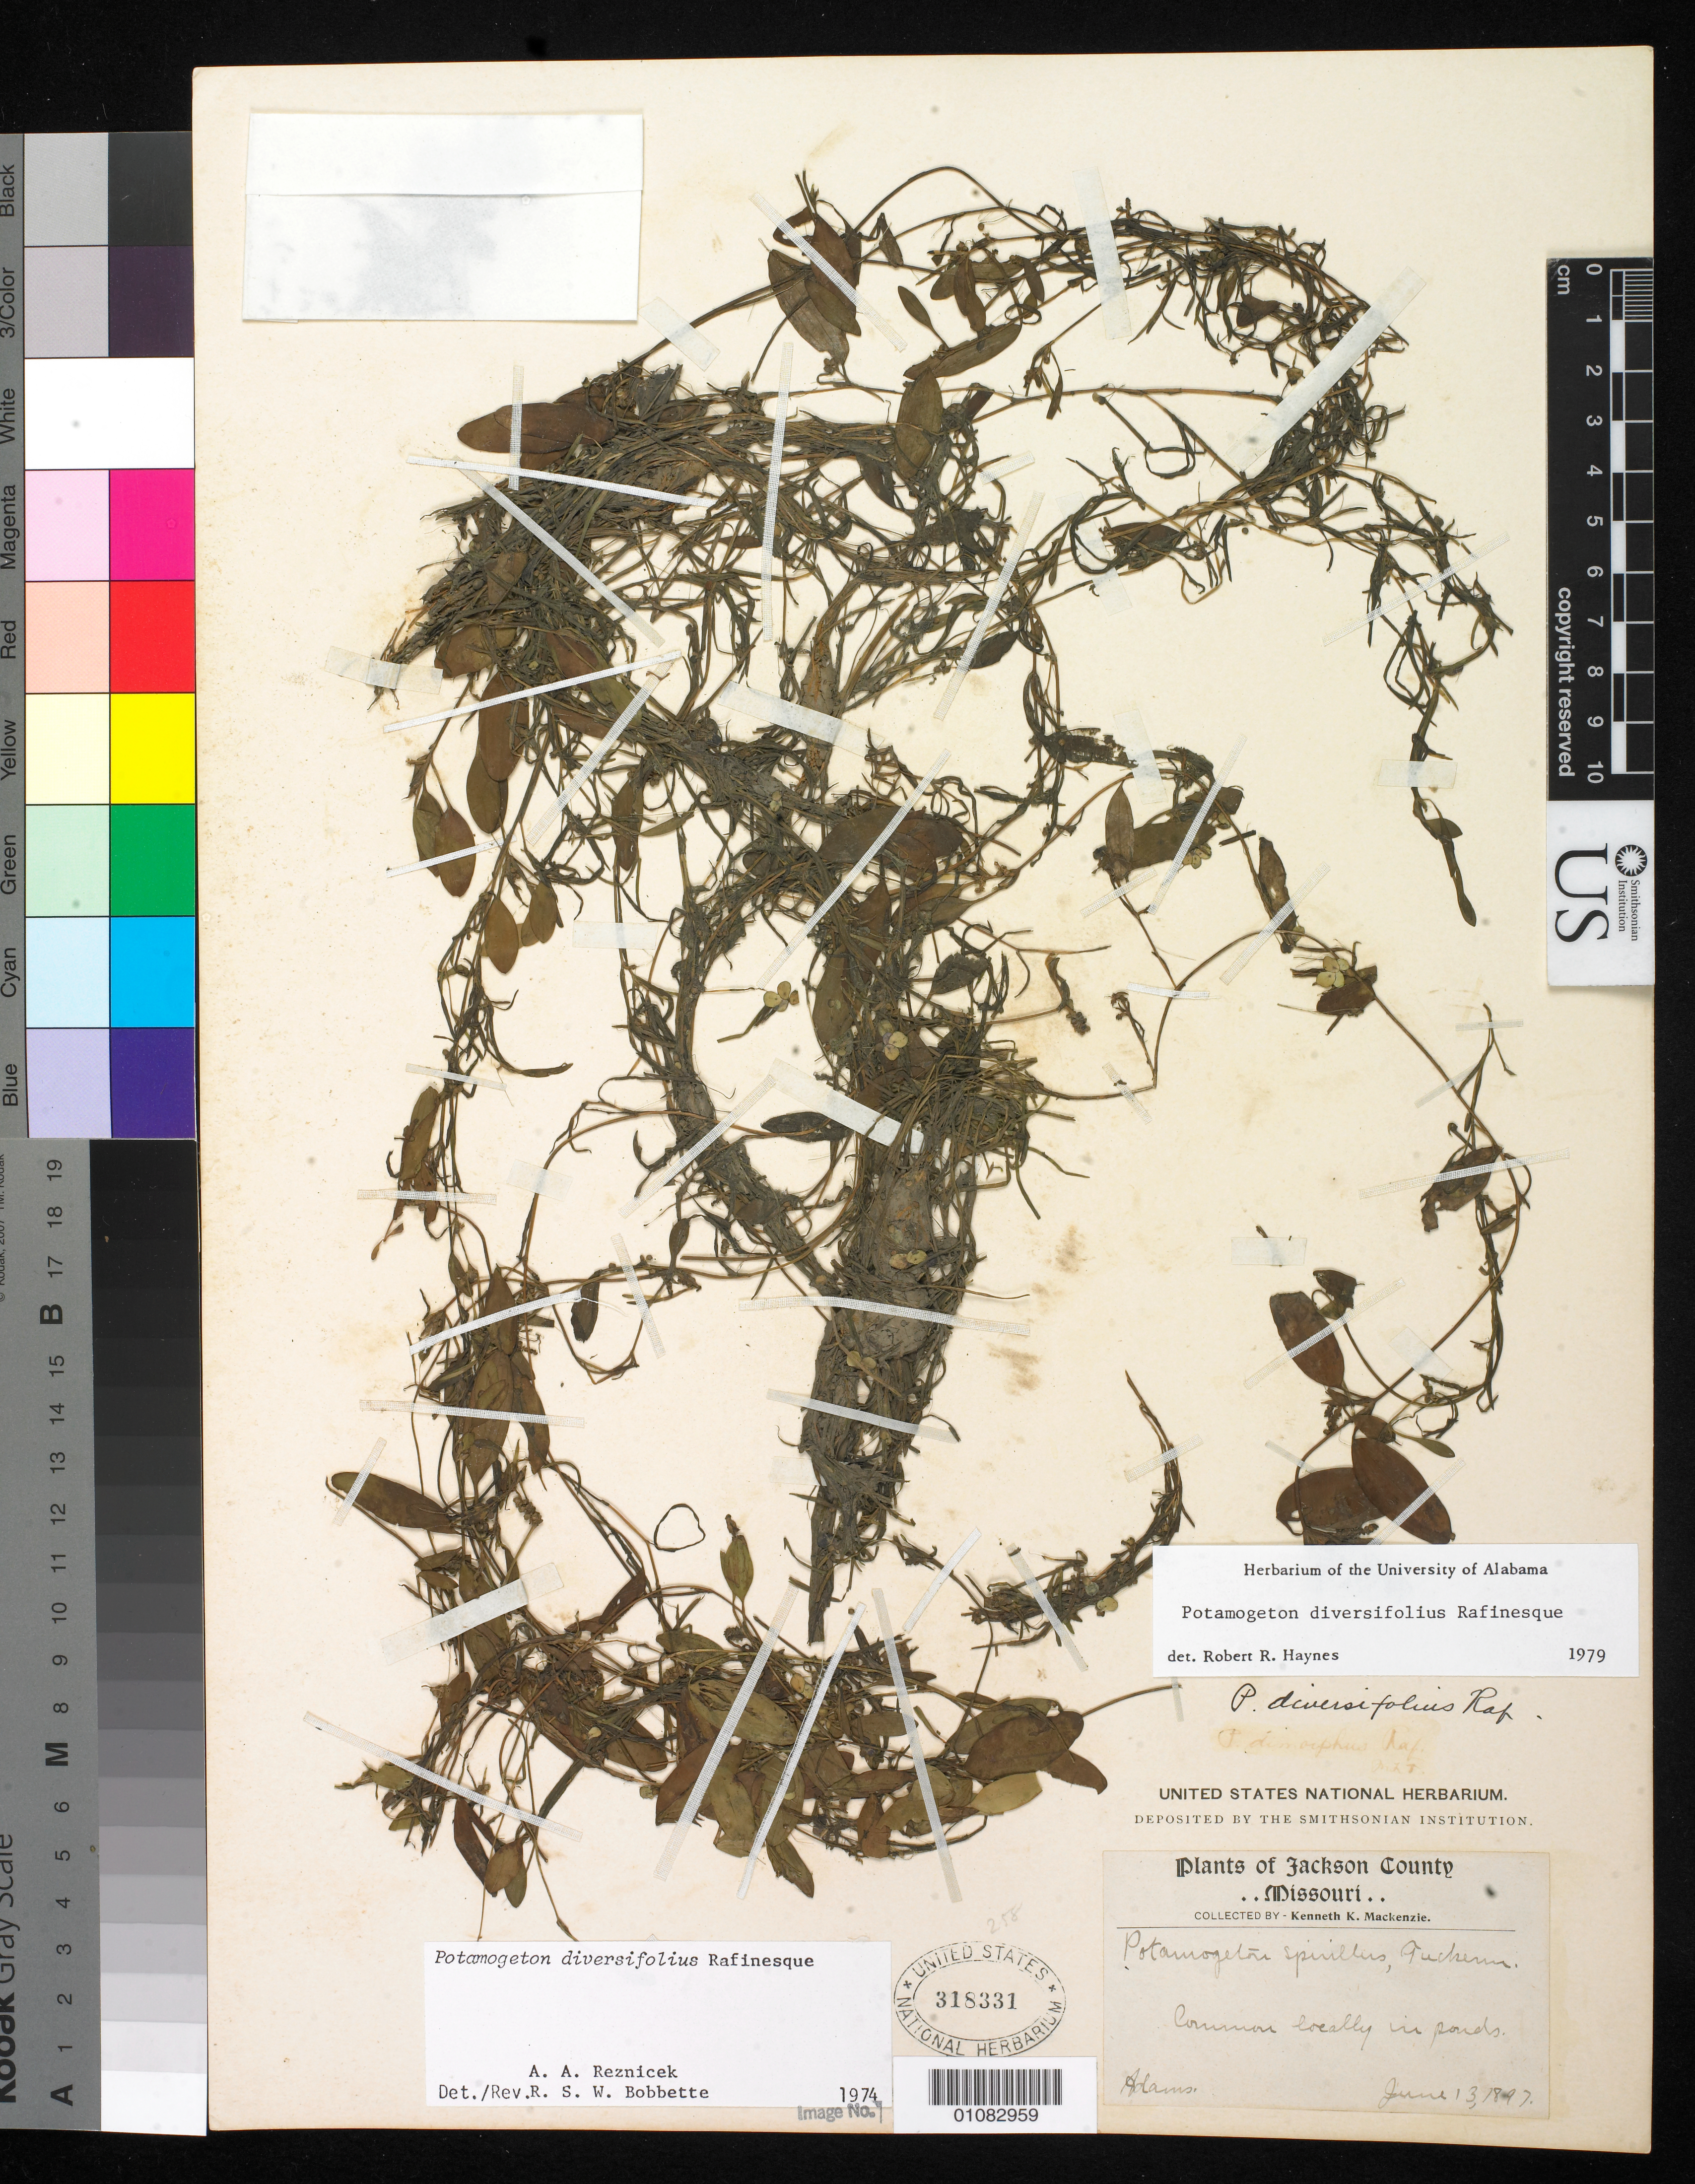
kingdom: Plantae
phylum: Tracheophyta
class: Liliopsida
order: Alismatales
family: Potamogetonaceae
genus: Potamogeton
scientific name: Potamogeton diversifolius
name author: Raf.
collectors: K. K. Mackenzie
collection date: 1897-06-13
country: United States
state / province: Missouri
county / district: Jackson County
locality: Adams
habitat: Common locally in ponds.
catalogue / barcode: US 318331